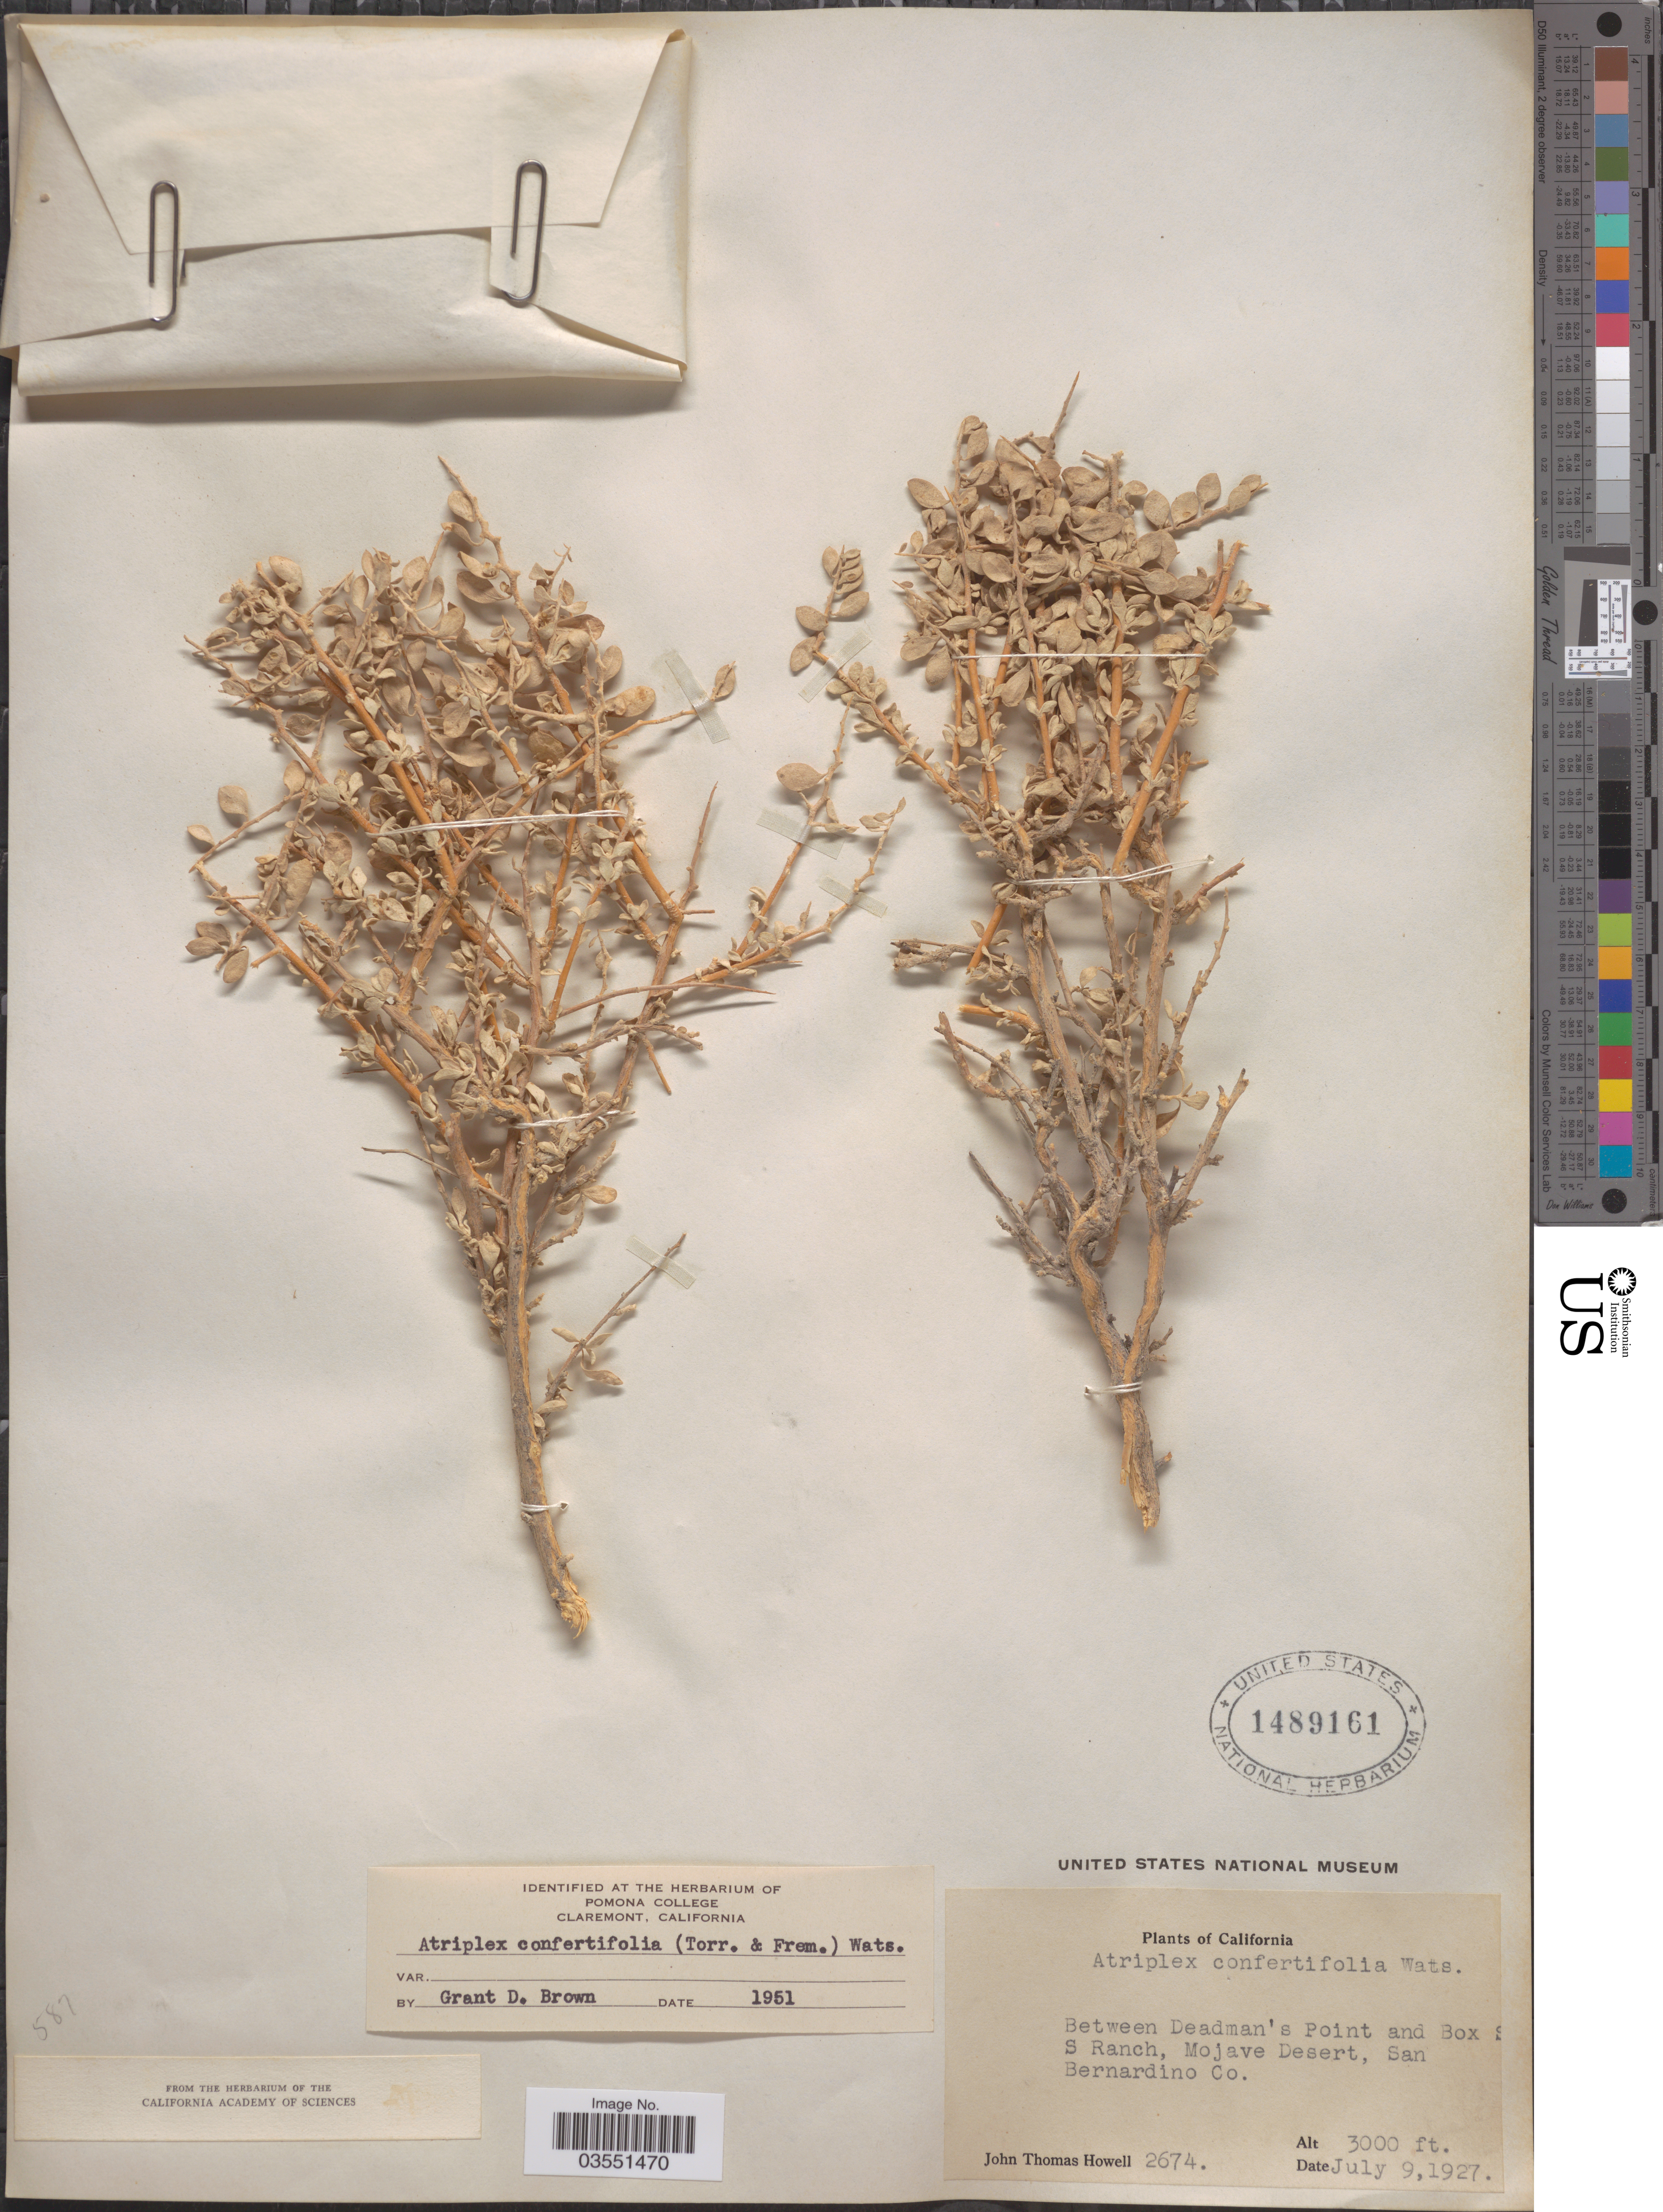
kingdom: Plantae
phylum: Tracheophyta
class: Magnoliopsida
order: Caryophyllales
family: Amaranthaceae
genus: Atriplex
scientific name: Atriplex confertifolia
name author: (Torr. & Frém.) S. Watson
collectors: J. T. Howell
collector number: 2674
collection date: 1927-07-09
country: United States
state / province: California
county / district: San Bernardino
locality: Between Deadman's Point and Box S Ranch, Mojave Desert, San Bernardino Co.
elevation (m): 914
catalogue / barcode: US 1489161